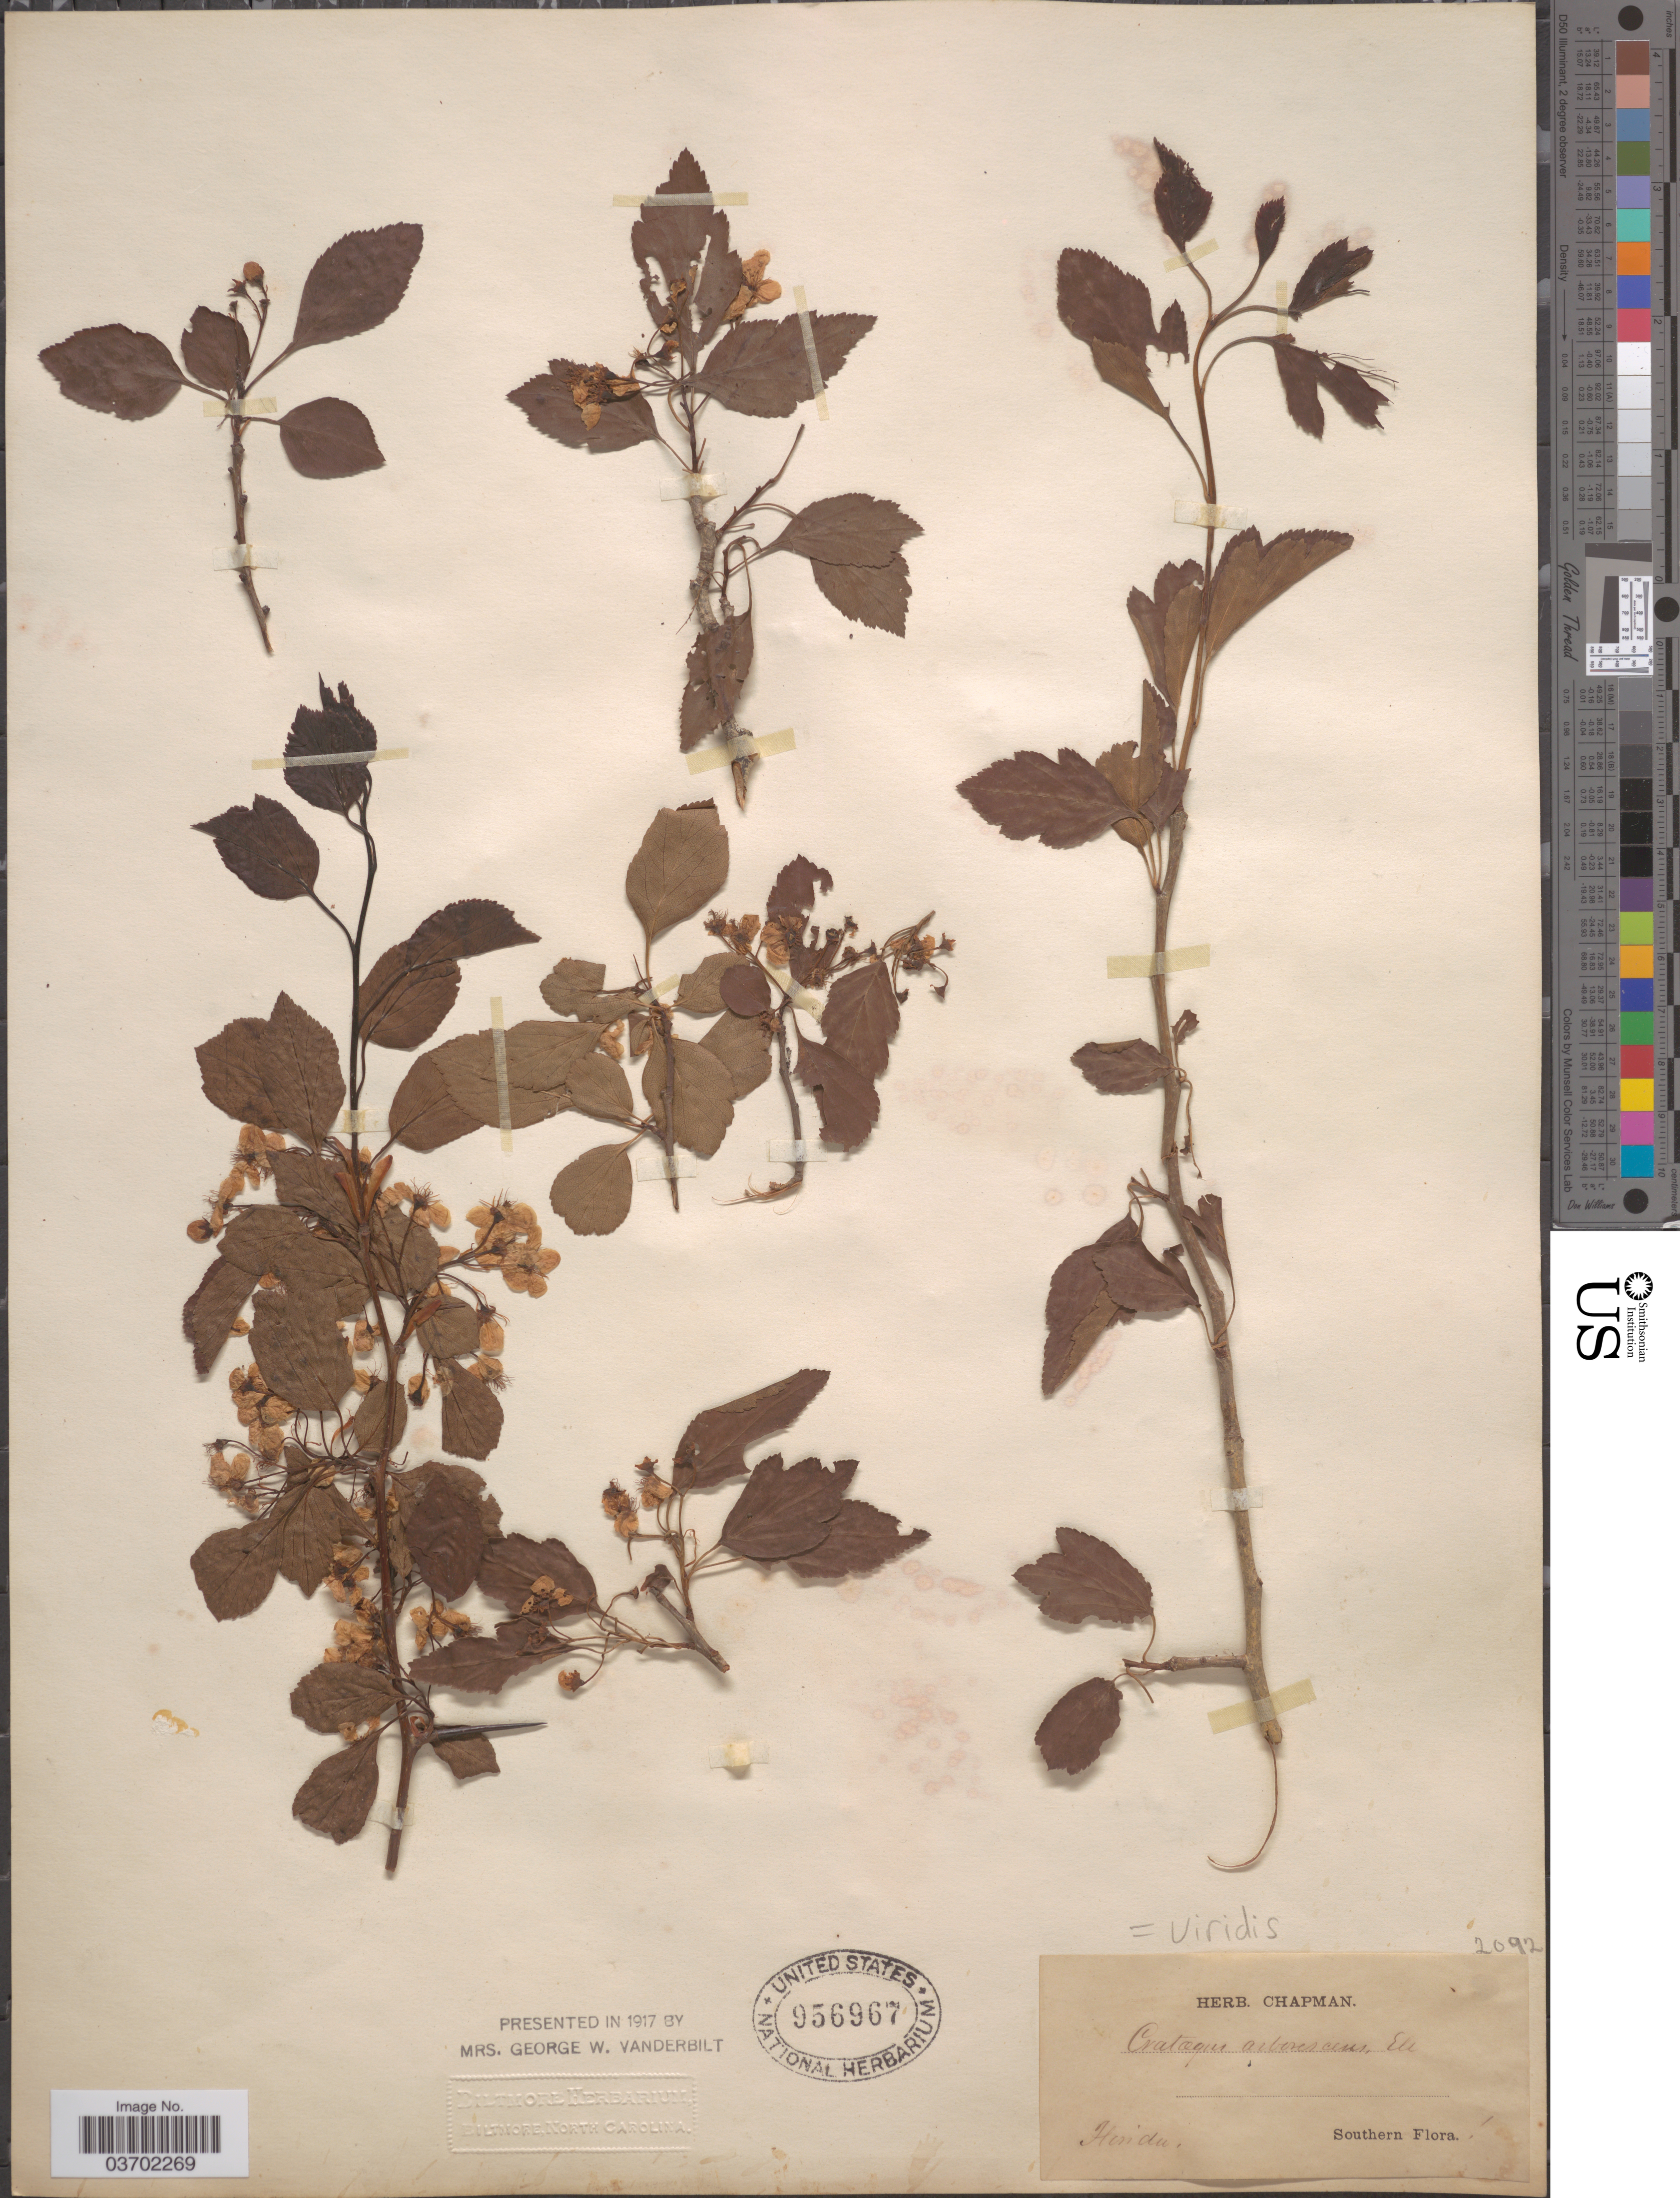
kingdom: Plantae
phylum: Tracheophyta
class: Magnoliopsida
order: Rosales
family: Rosaceae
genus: Crataegus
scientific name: Crataegus viridis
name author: L.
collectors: ex herb. Chapman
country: United States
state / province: Florida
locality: Southern.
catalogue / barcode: US 956967